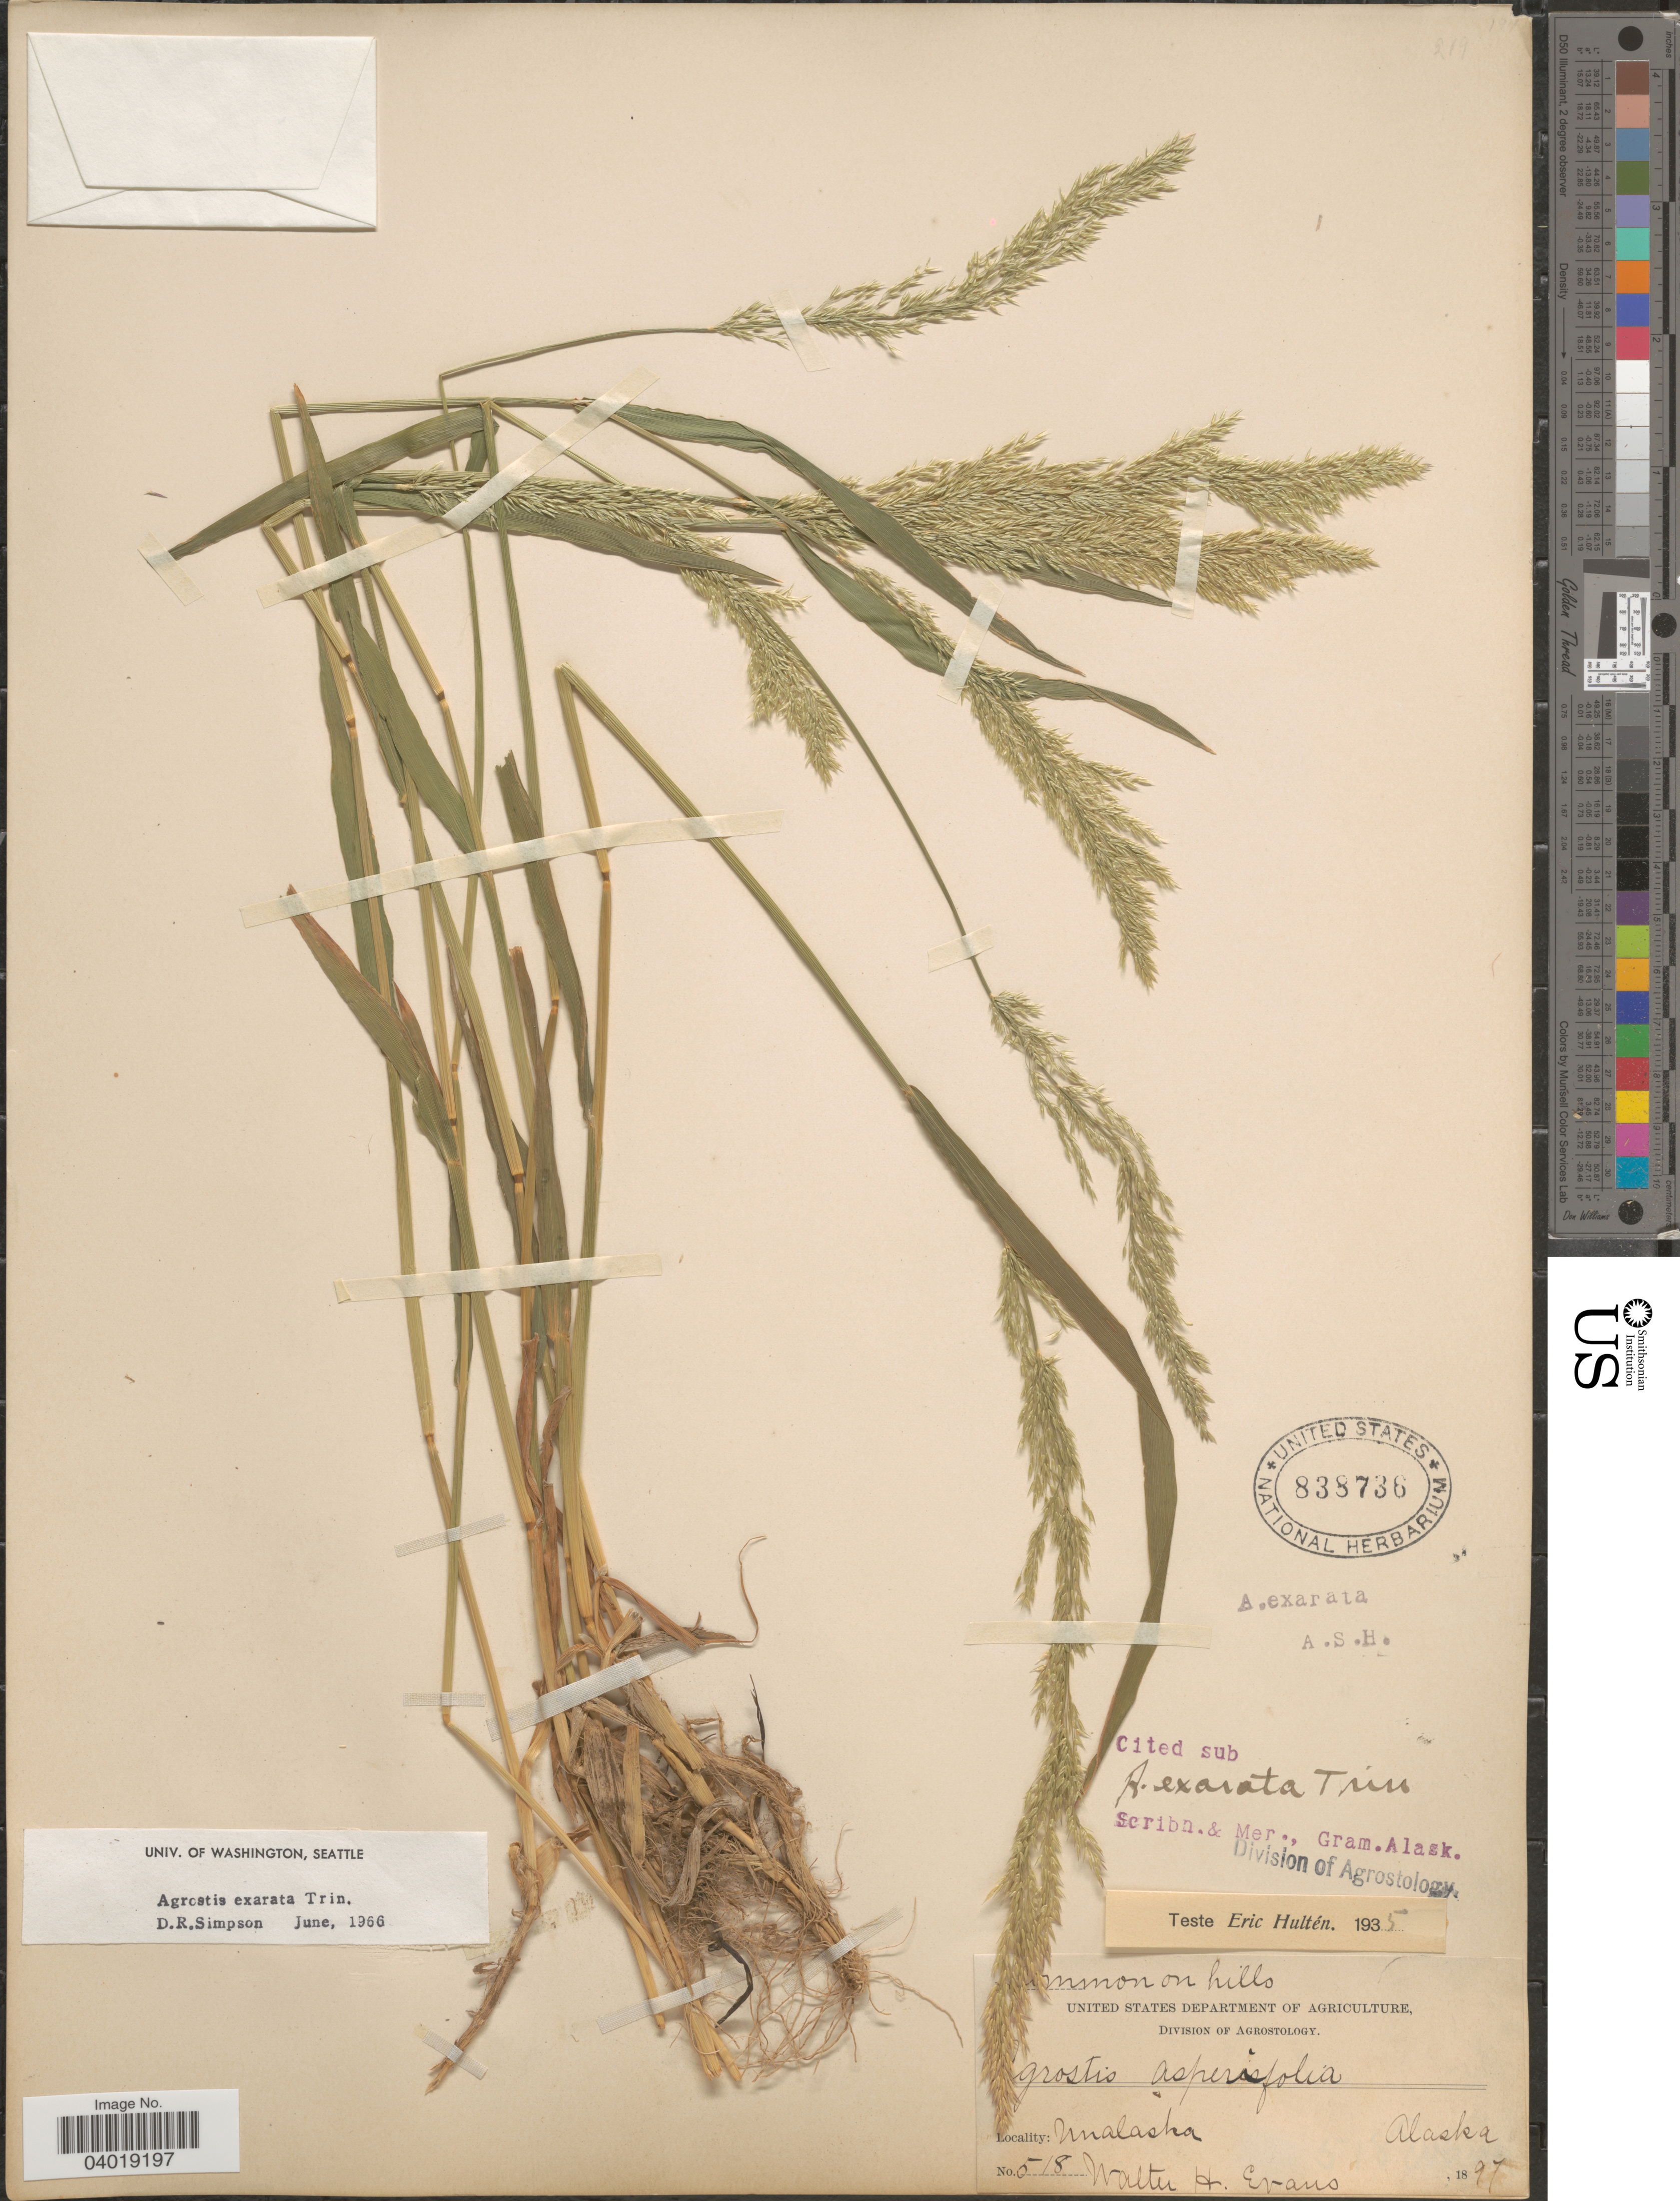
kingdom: Plantae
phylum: Tracheophyta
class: Liliopsida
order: Poales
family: Poaceae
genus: Agrostis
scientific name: Agrostis exarata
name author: Trin.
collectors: W. H. Evans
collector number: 518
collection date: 1897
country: United States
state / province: Alaska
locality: Unalaska.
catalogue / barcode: US 838736